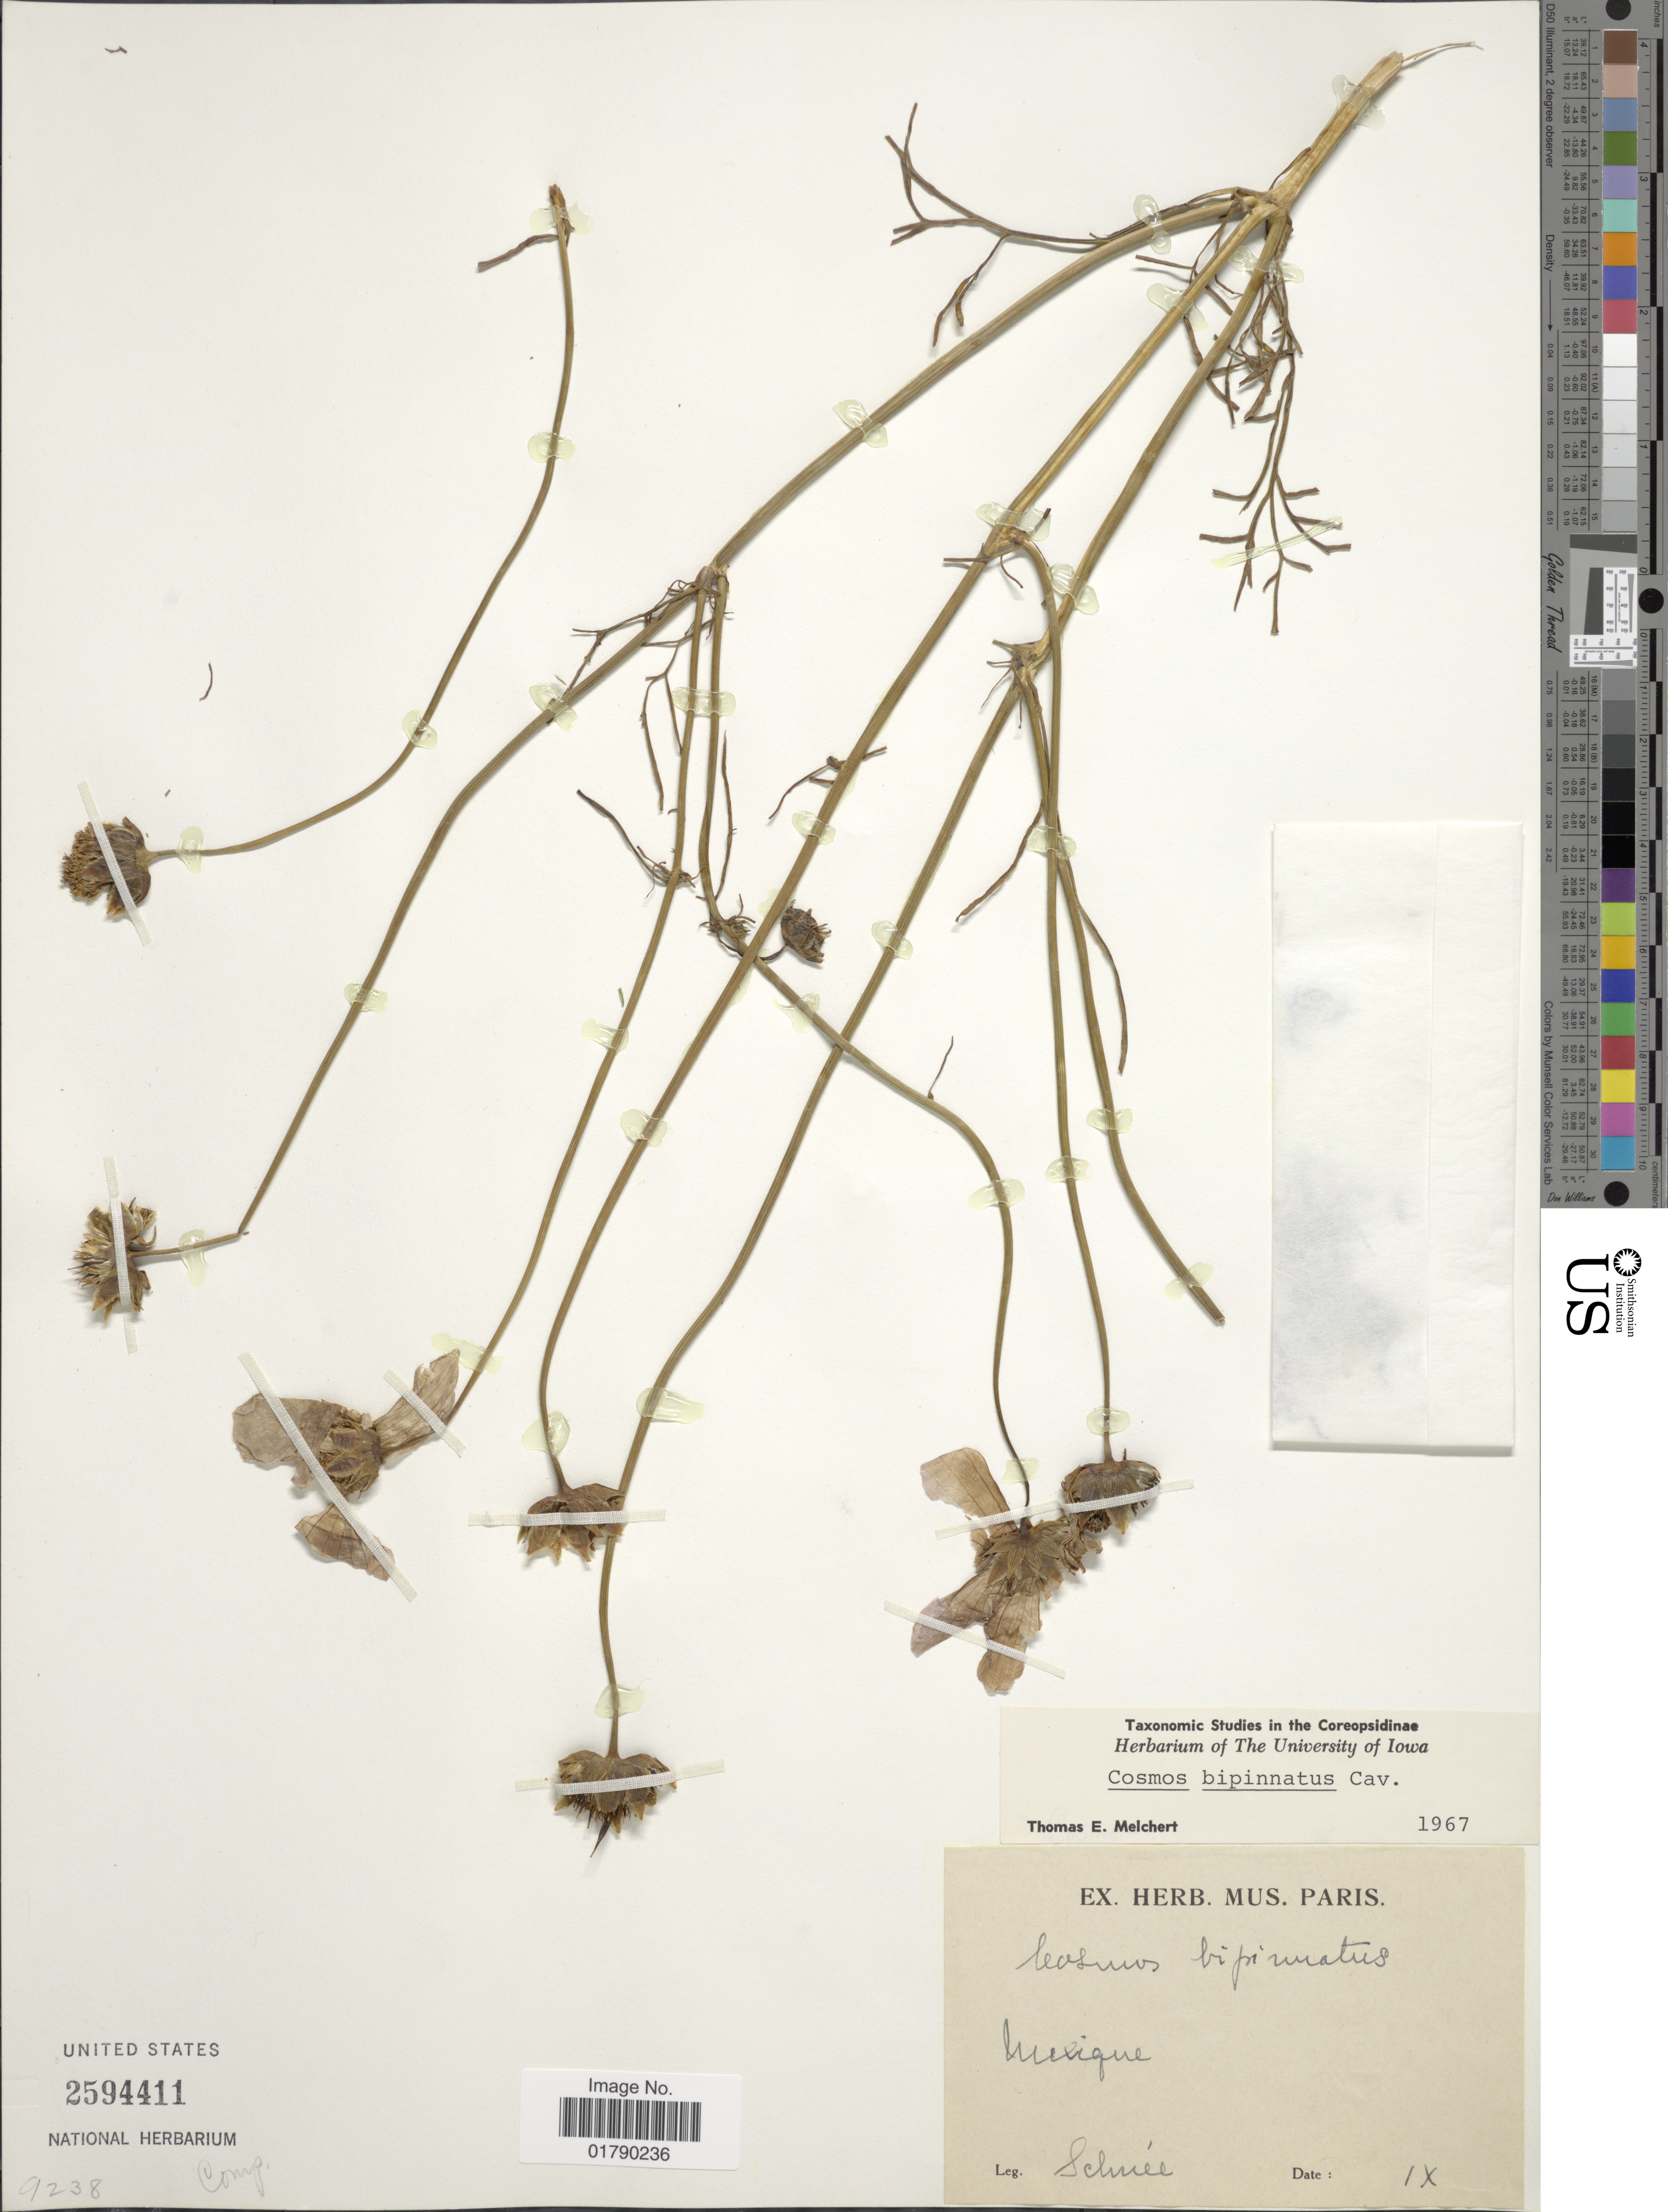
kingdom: Plantae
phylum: Tracheophyta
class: Magnoliopsida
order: Asterales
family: Asteraceae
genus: Cosmos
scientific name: Cosmos bipinnatus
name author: Cav.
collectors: -- Schnée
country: Mexico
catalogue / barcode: US 2594411